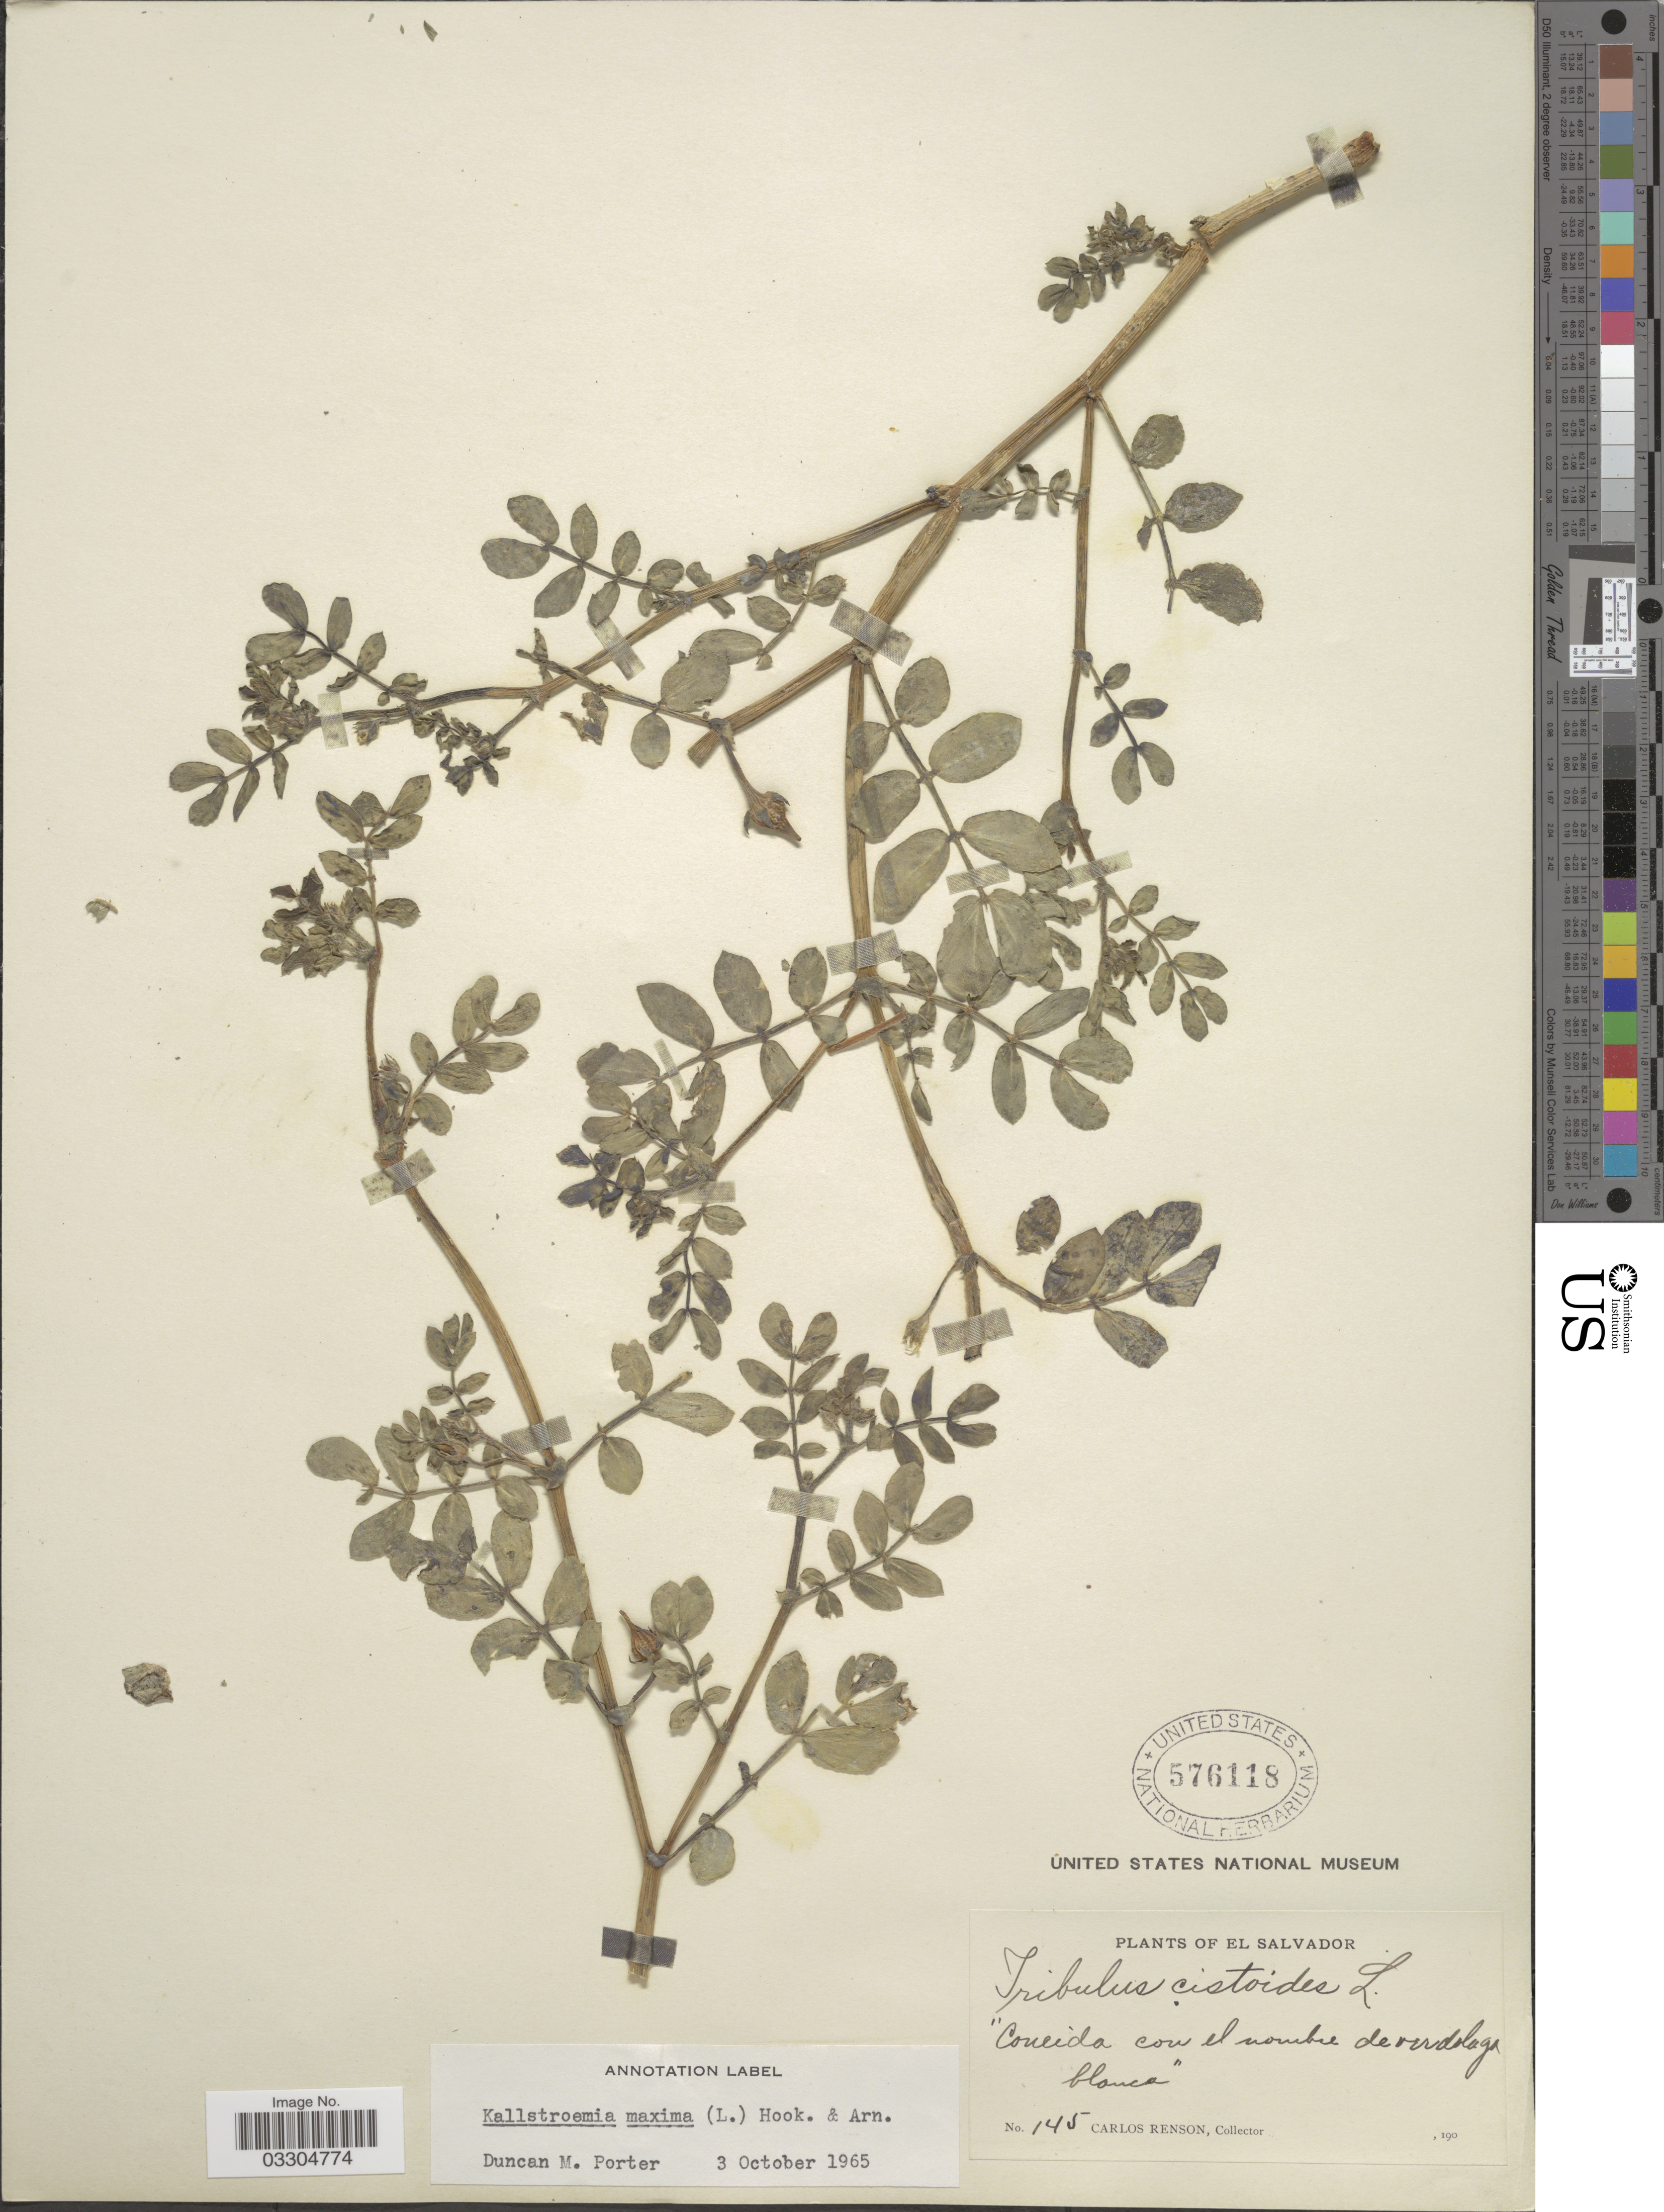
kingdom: Plantae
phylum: Tracheophyta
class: Magnoliopsida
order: Zygophyllales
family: Zygophyllaceae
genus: Kallstroemia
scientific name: Kallstroemia maxima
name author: (L.) Hook. & Arn.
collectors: C. Renson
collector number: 145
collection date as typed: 190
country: El Salvador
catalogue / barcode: US 576118